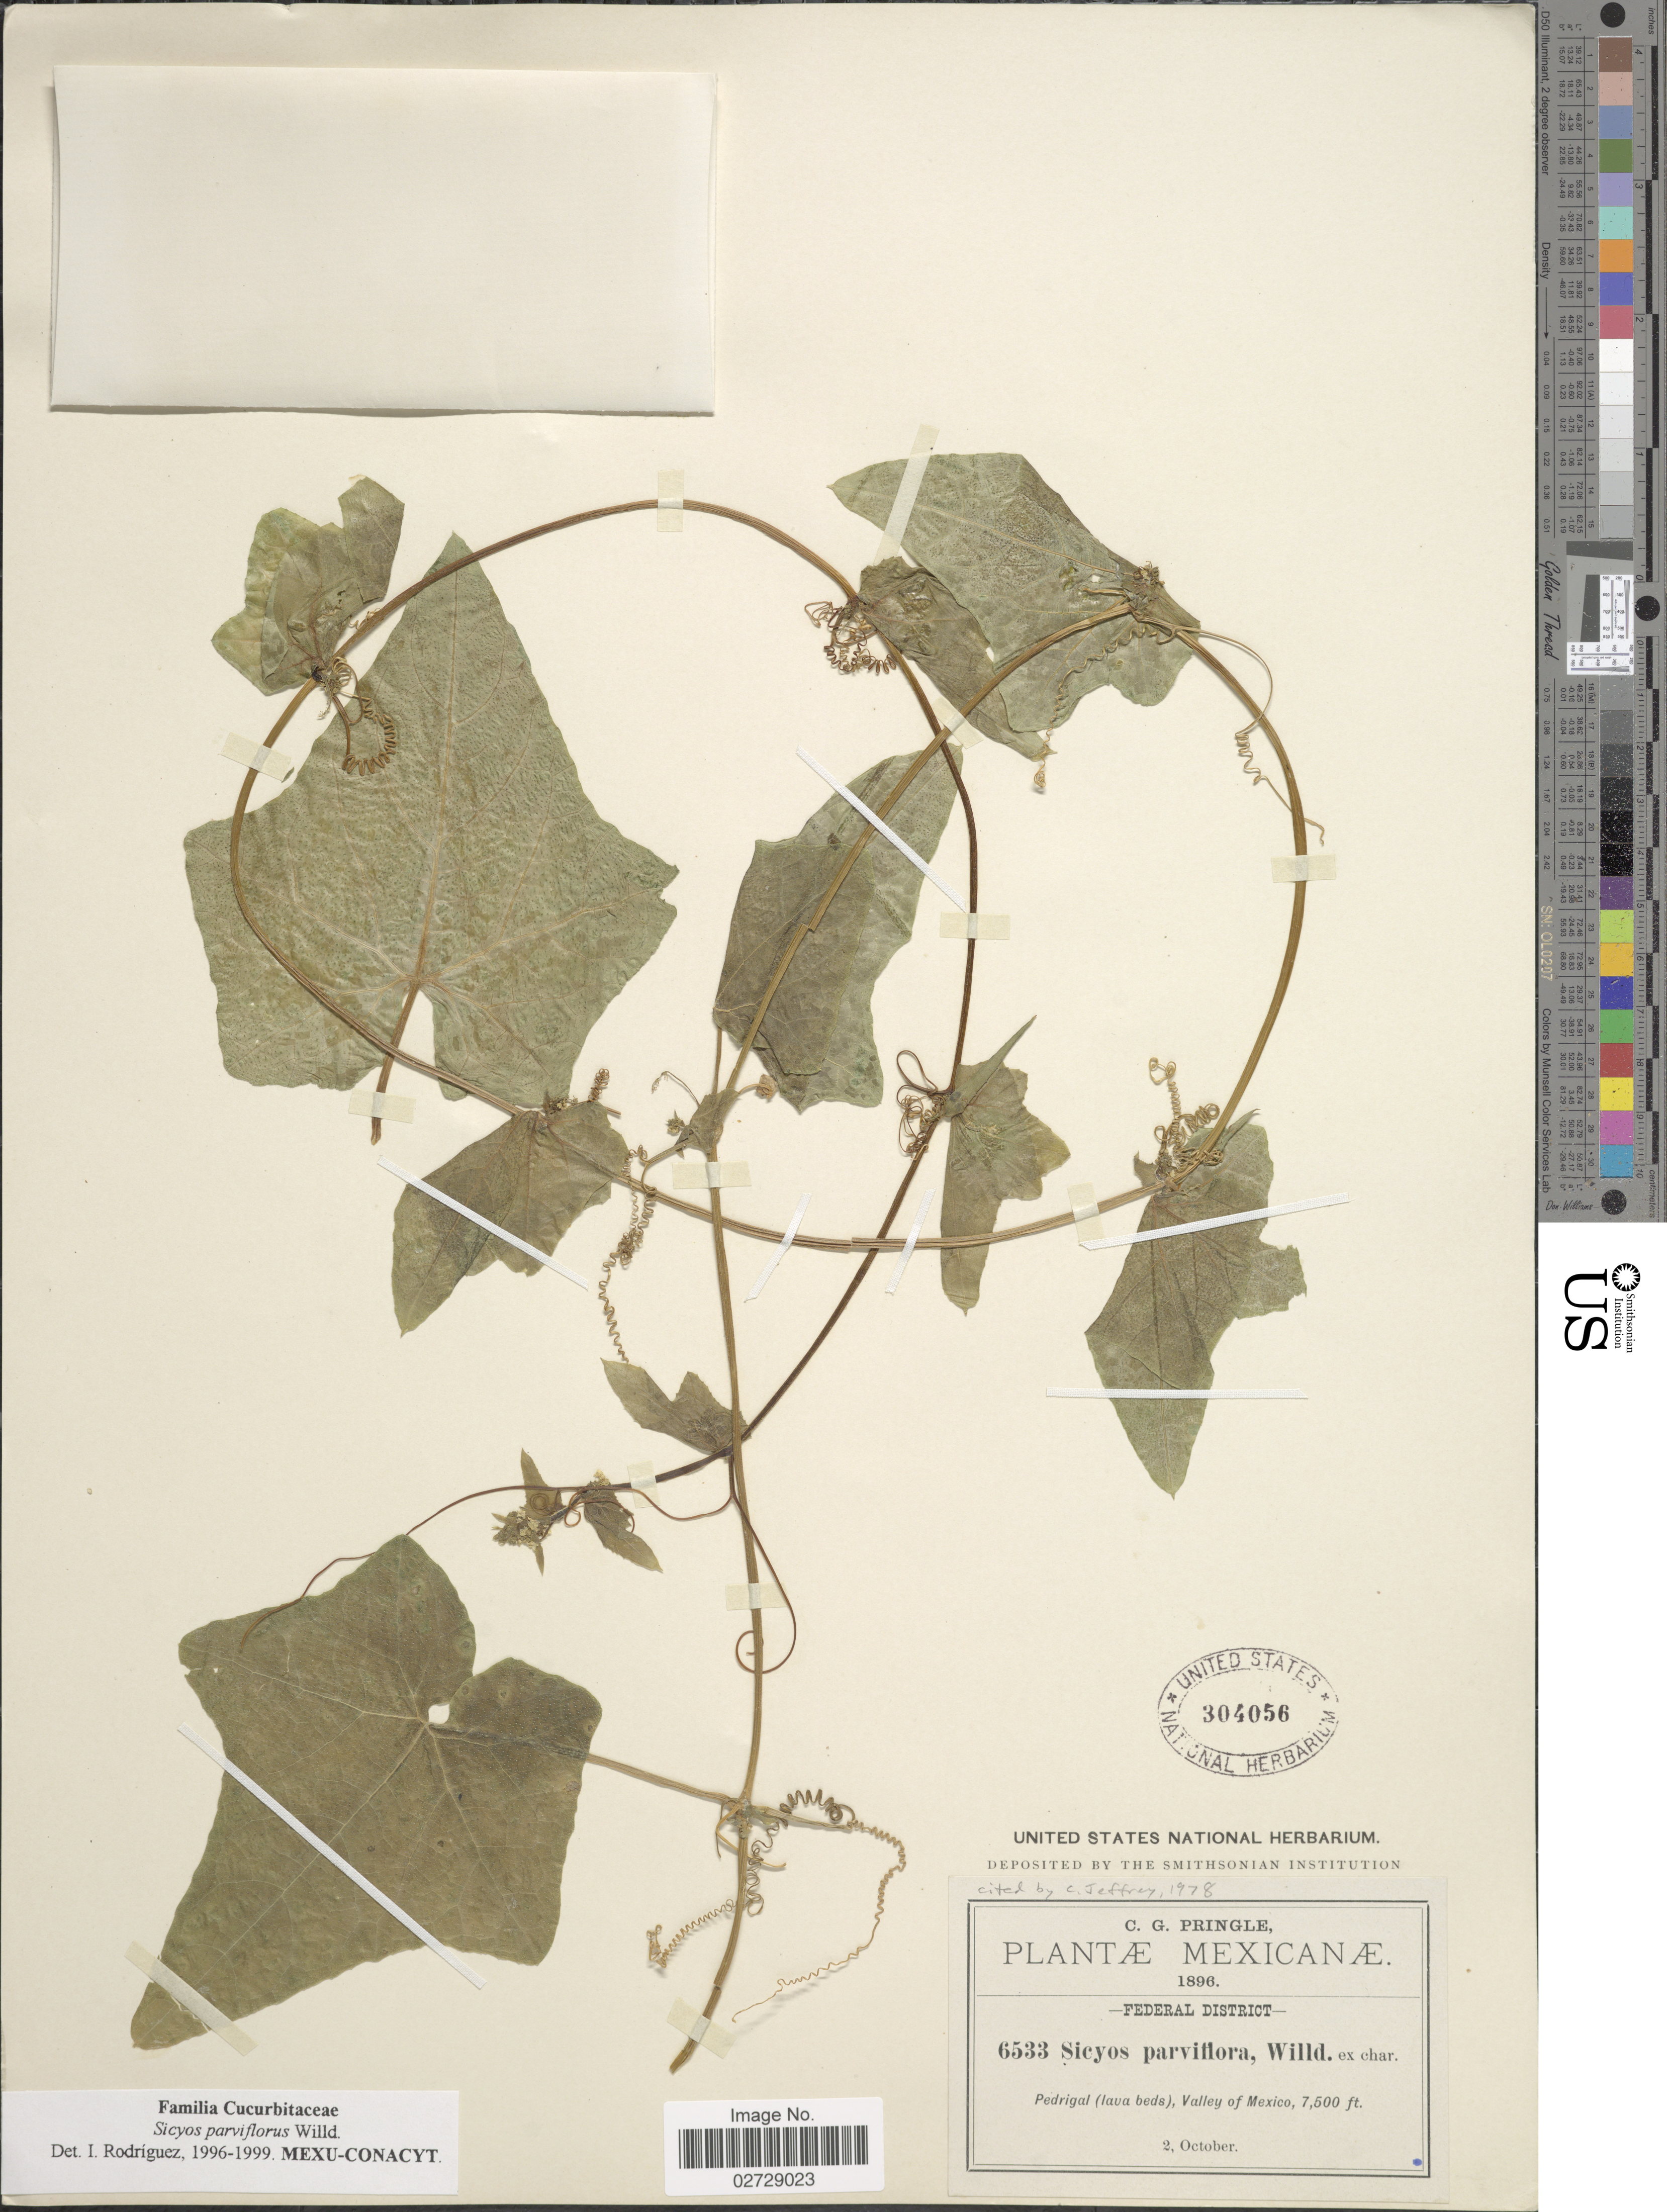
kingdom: Plantae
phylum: Tracheophyta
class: Magnoliopsida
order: Cucurbitales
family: Cucurbitaceae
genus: Sicyos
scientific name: Sicyos parviflorus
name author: Willd.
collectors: C. G. Pringle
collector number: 6533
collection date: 1896-10-02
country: Mexico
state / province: Distrito Federal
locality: Federal District, Pedrigal (lava beds), Valley of Mexico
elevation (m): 2286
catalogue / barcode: US 304056